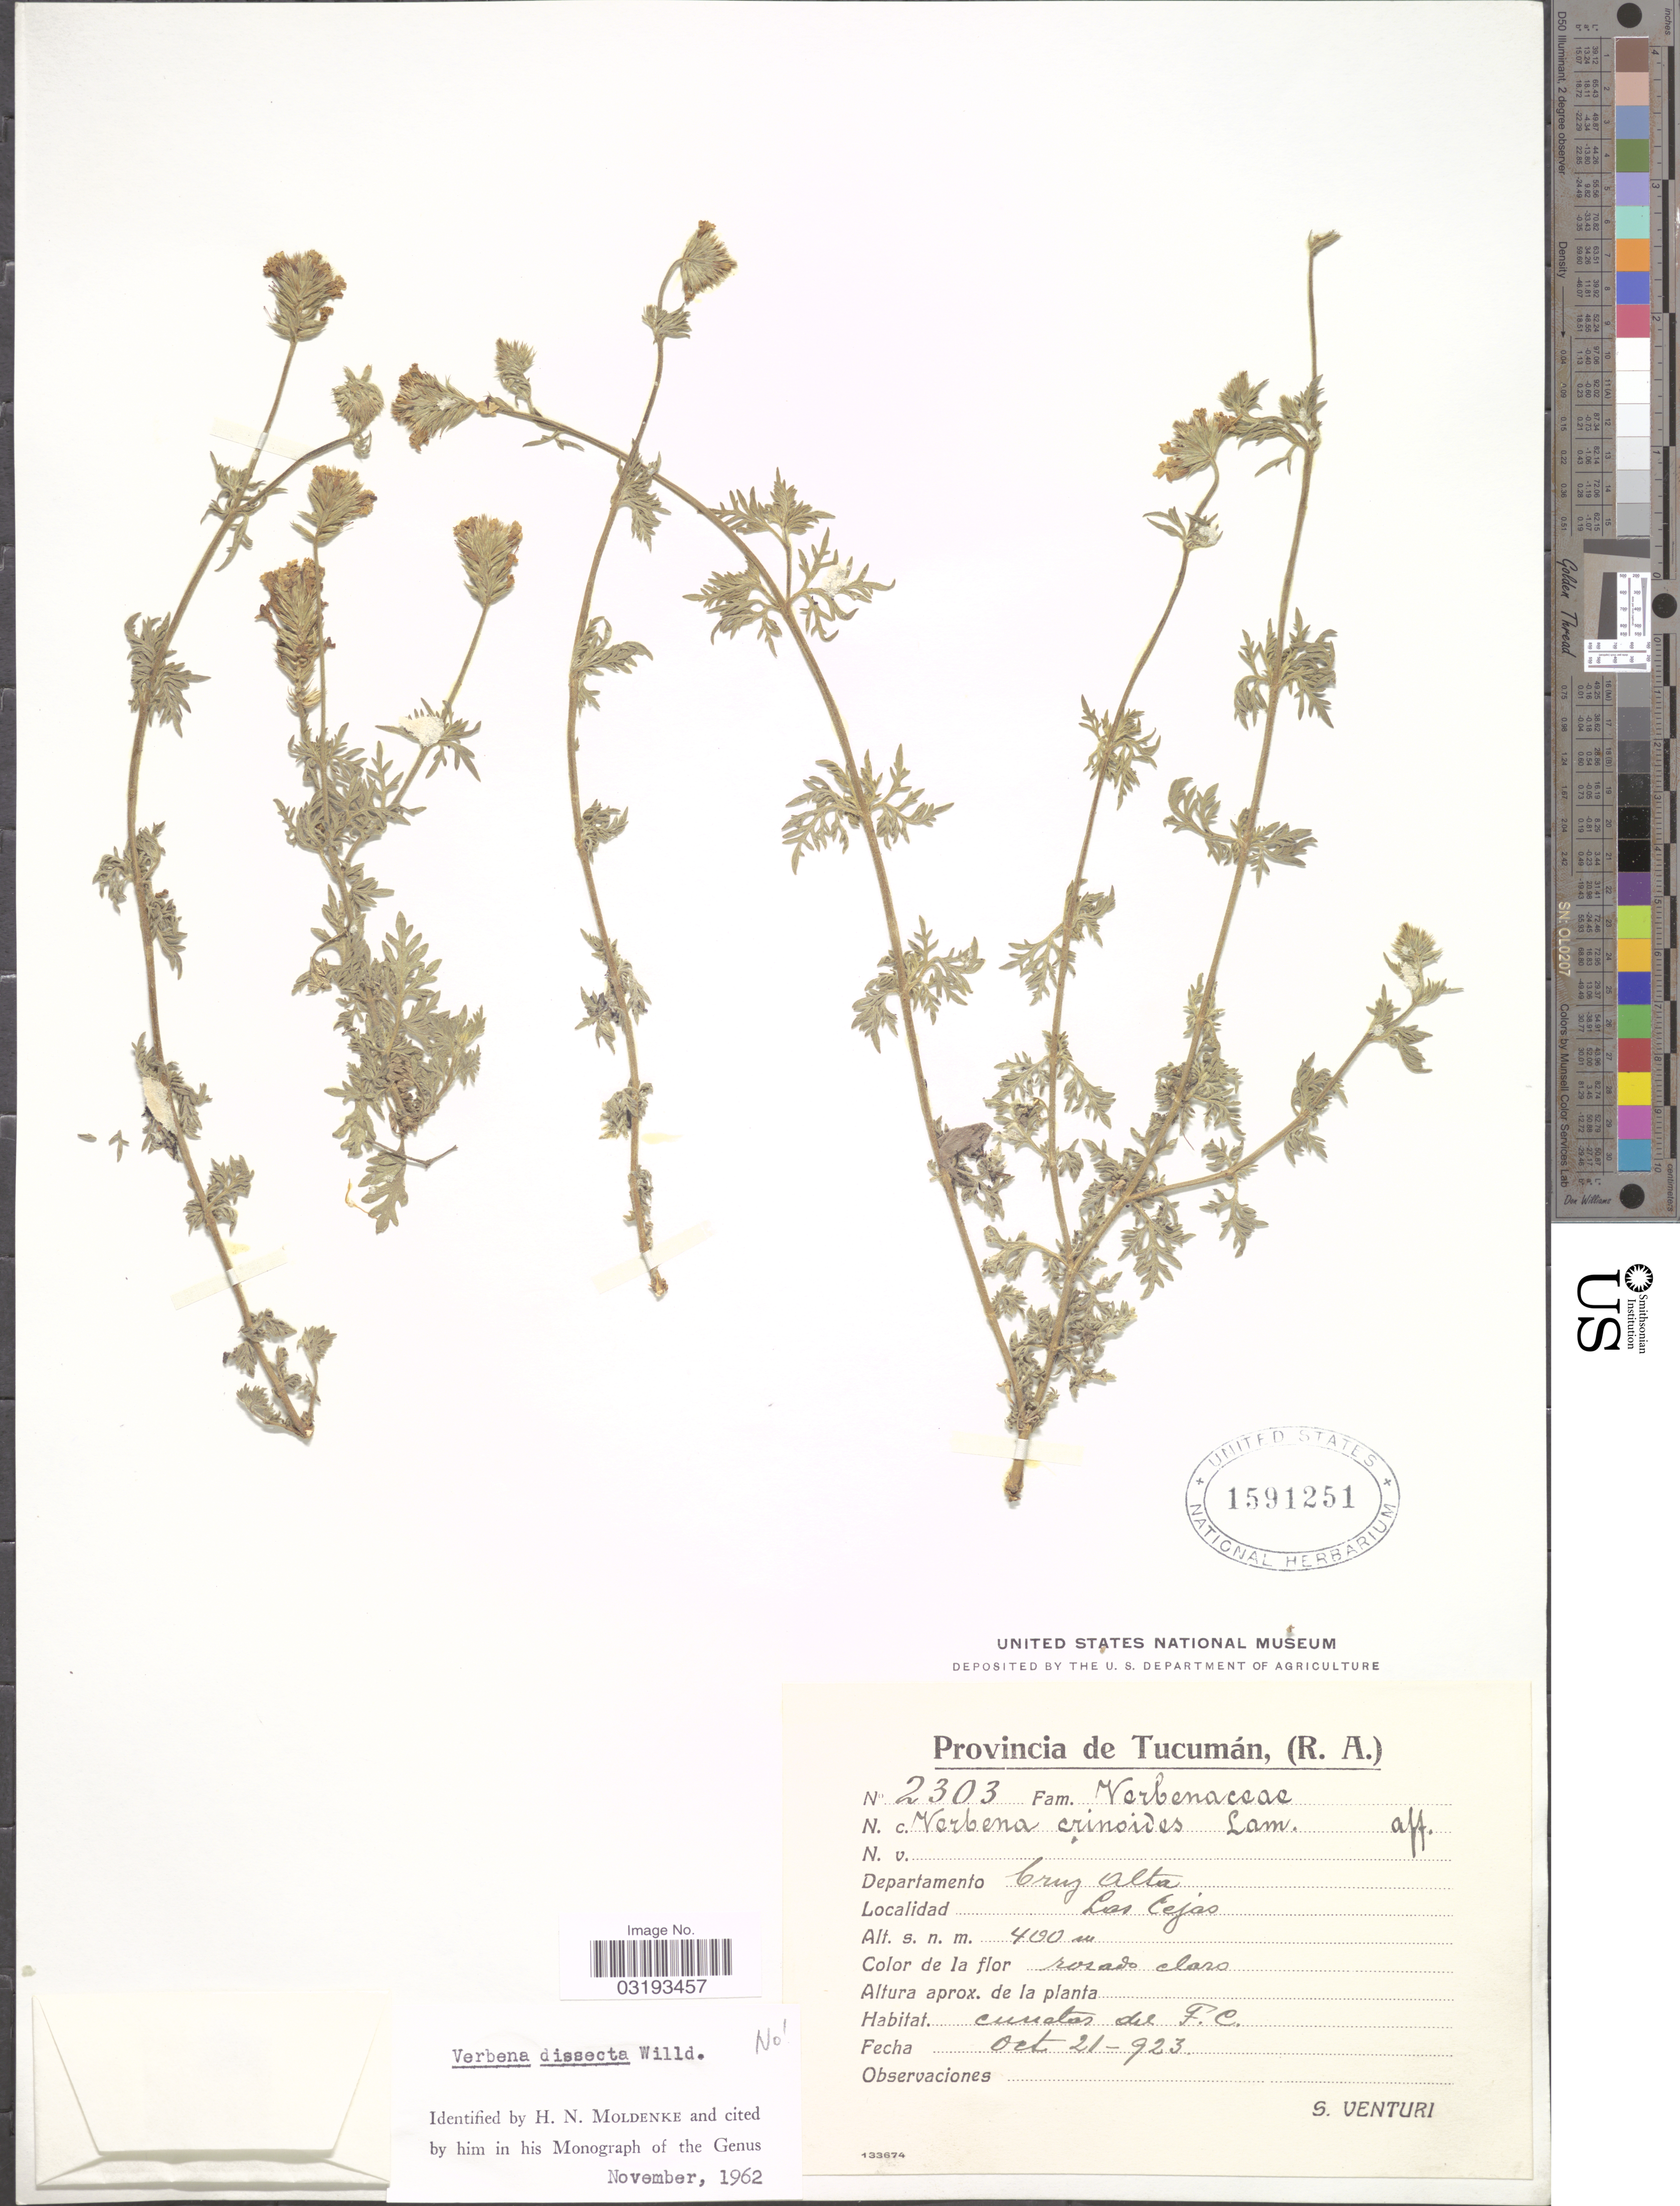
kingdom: Plantae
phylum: Tracheophyta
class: Magnoliopsida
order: Lamiales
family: Verbenaceae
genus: Verbena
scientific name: Verbena dissecta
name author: Willd. ex Spreng.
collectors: S. Venturi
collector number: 2303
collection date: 1923-10-21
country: Argentina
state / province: Tucuman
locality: Departamento Cruz Alta. Los Cejas.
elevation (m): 400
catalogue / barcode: US 1591251